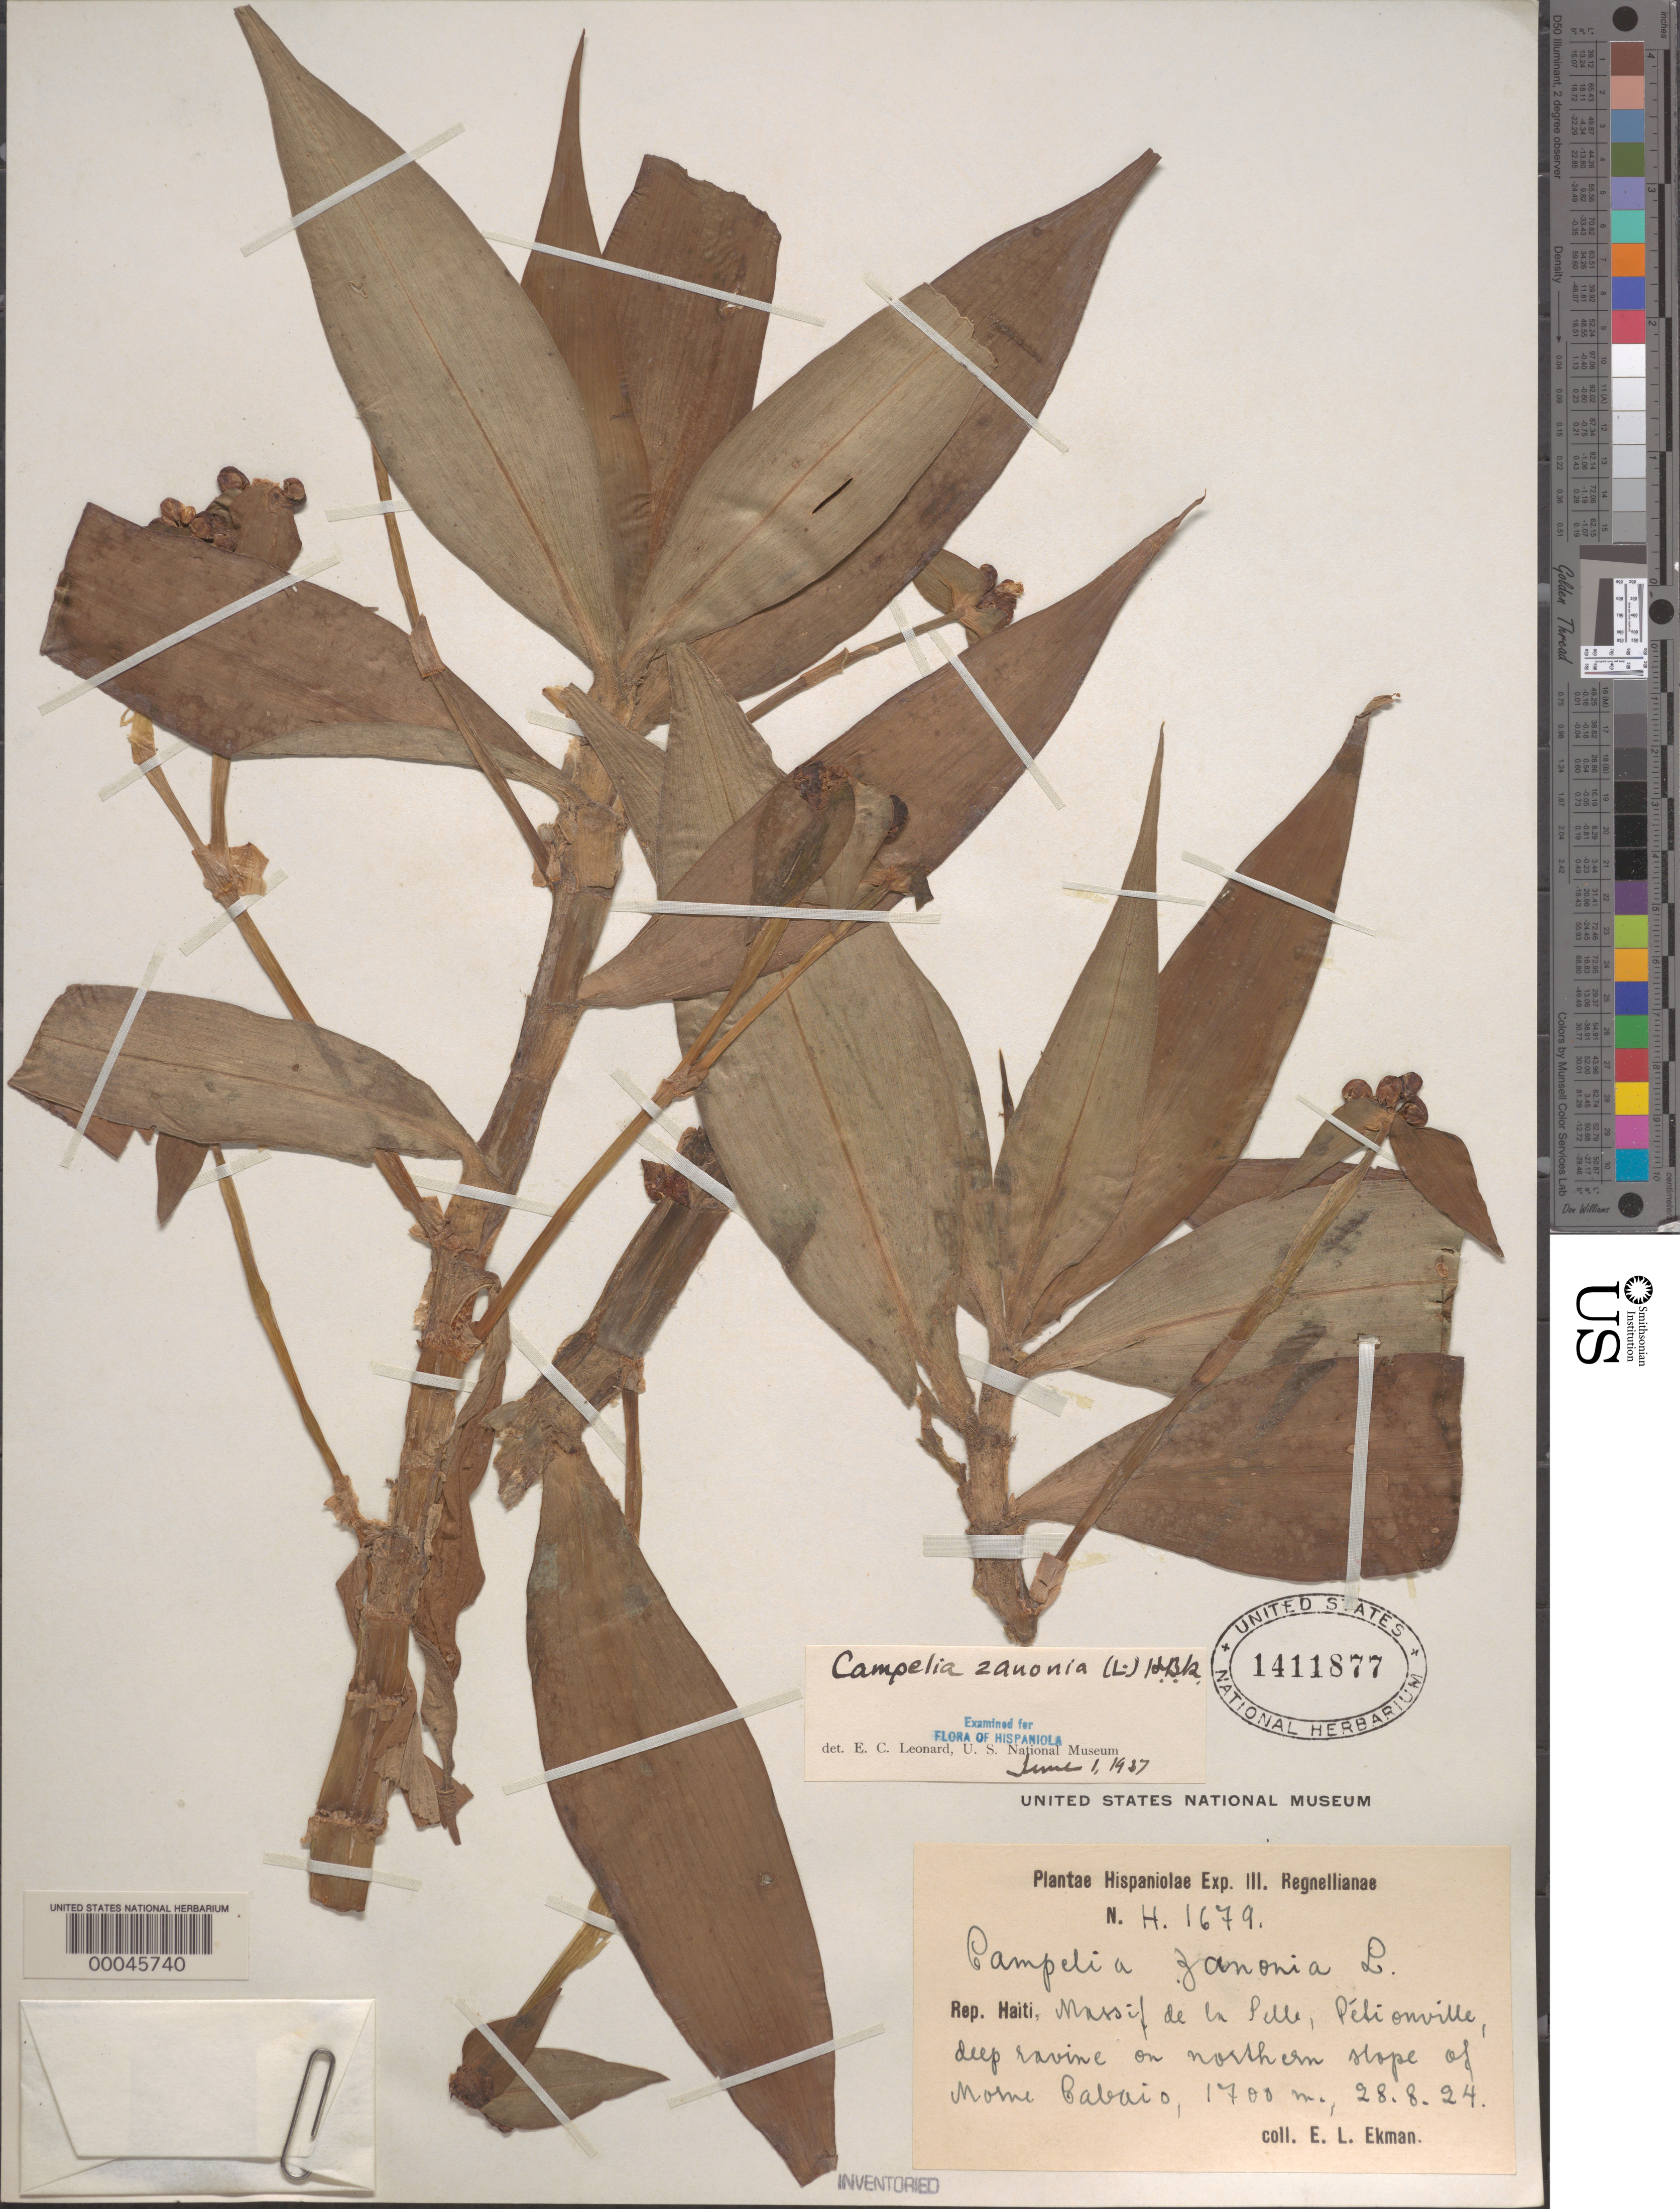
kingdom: Plantae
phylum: Tracheophyta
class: Liliopsida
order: Commelinales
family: Commelinaceae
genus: Tradescantia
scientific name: Tradescantia zanonia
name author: (L.) Sw.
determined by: Leonard, Emery C., (US)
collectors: E. L. Ekman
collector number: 1679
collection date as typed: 28 Aug 1924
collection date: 1924-08-28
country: Haiti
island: Hispaniola Island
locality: Massif de la selle, petionville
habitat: Deep ravine, northern slope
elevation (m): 1700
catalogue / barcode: US 1411877